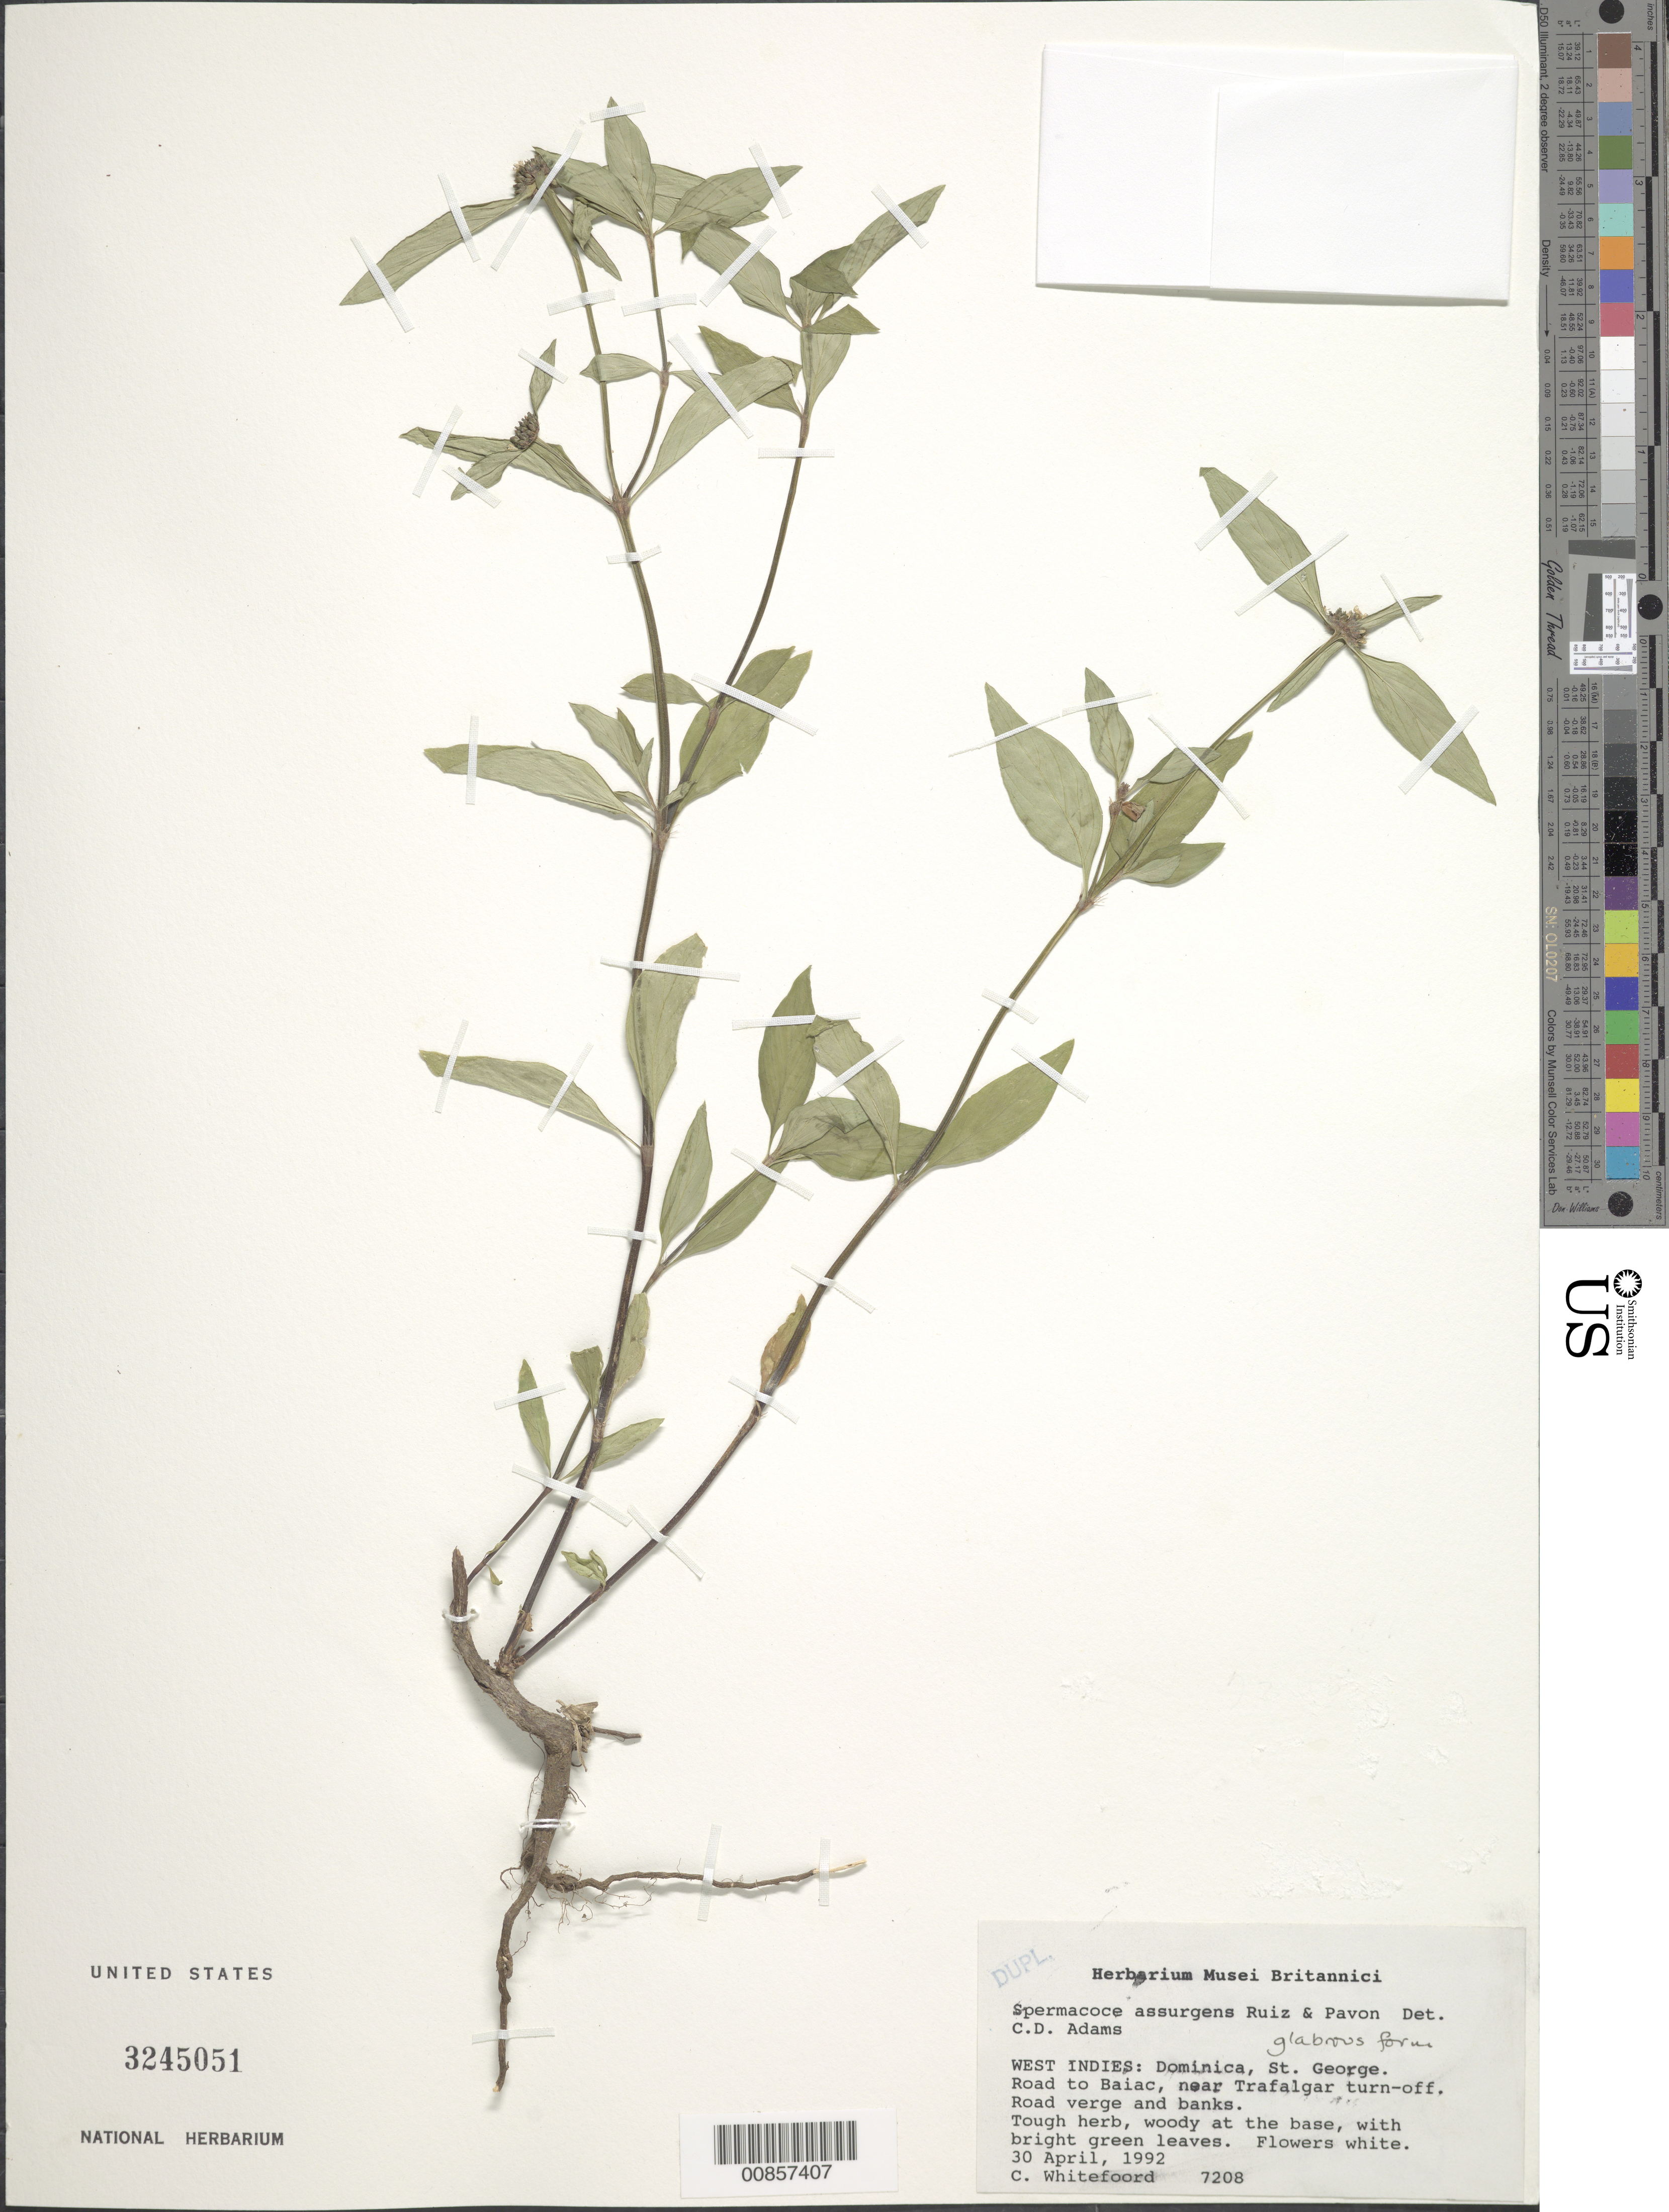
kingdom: Plantae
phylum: Tracheophyta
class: Magnoliopsida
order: Gentianales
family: Rubiaceae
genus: Spermacoce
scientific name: Spermacoce remota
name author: Lam.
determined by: Adams, C. D.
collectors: C. Whitefoord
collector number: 7208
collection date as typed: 30 Apr 1992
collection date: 1992-04-30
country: Dominica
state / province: St. George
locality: Road to Baiac, near Trafalgar turn-off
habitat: Road verge and banks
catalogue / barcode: US 3245051